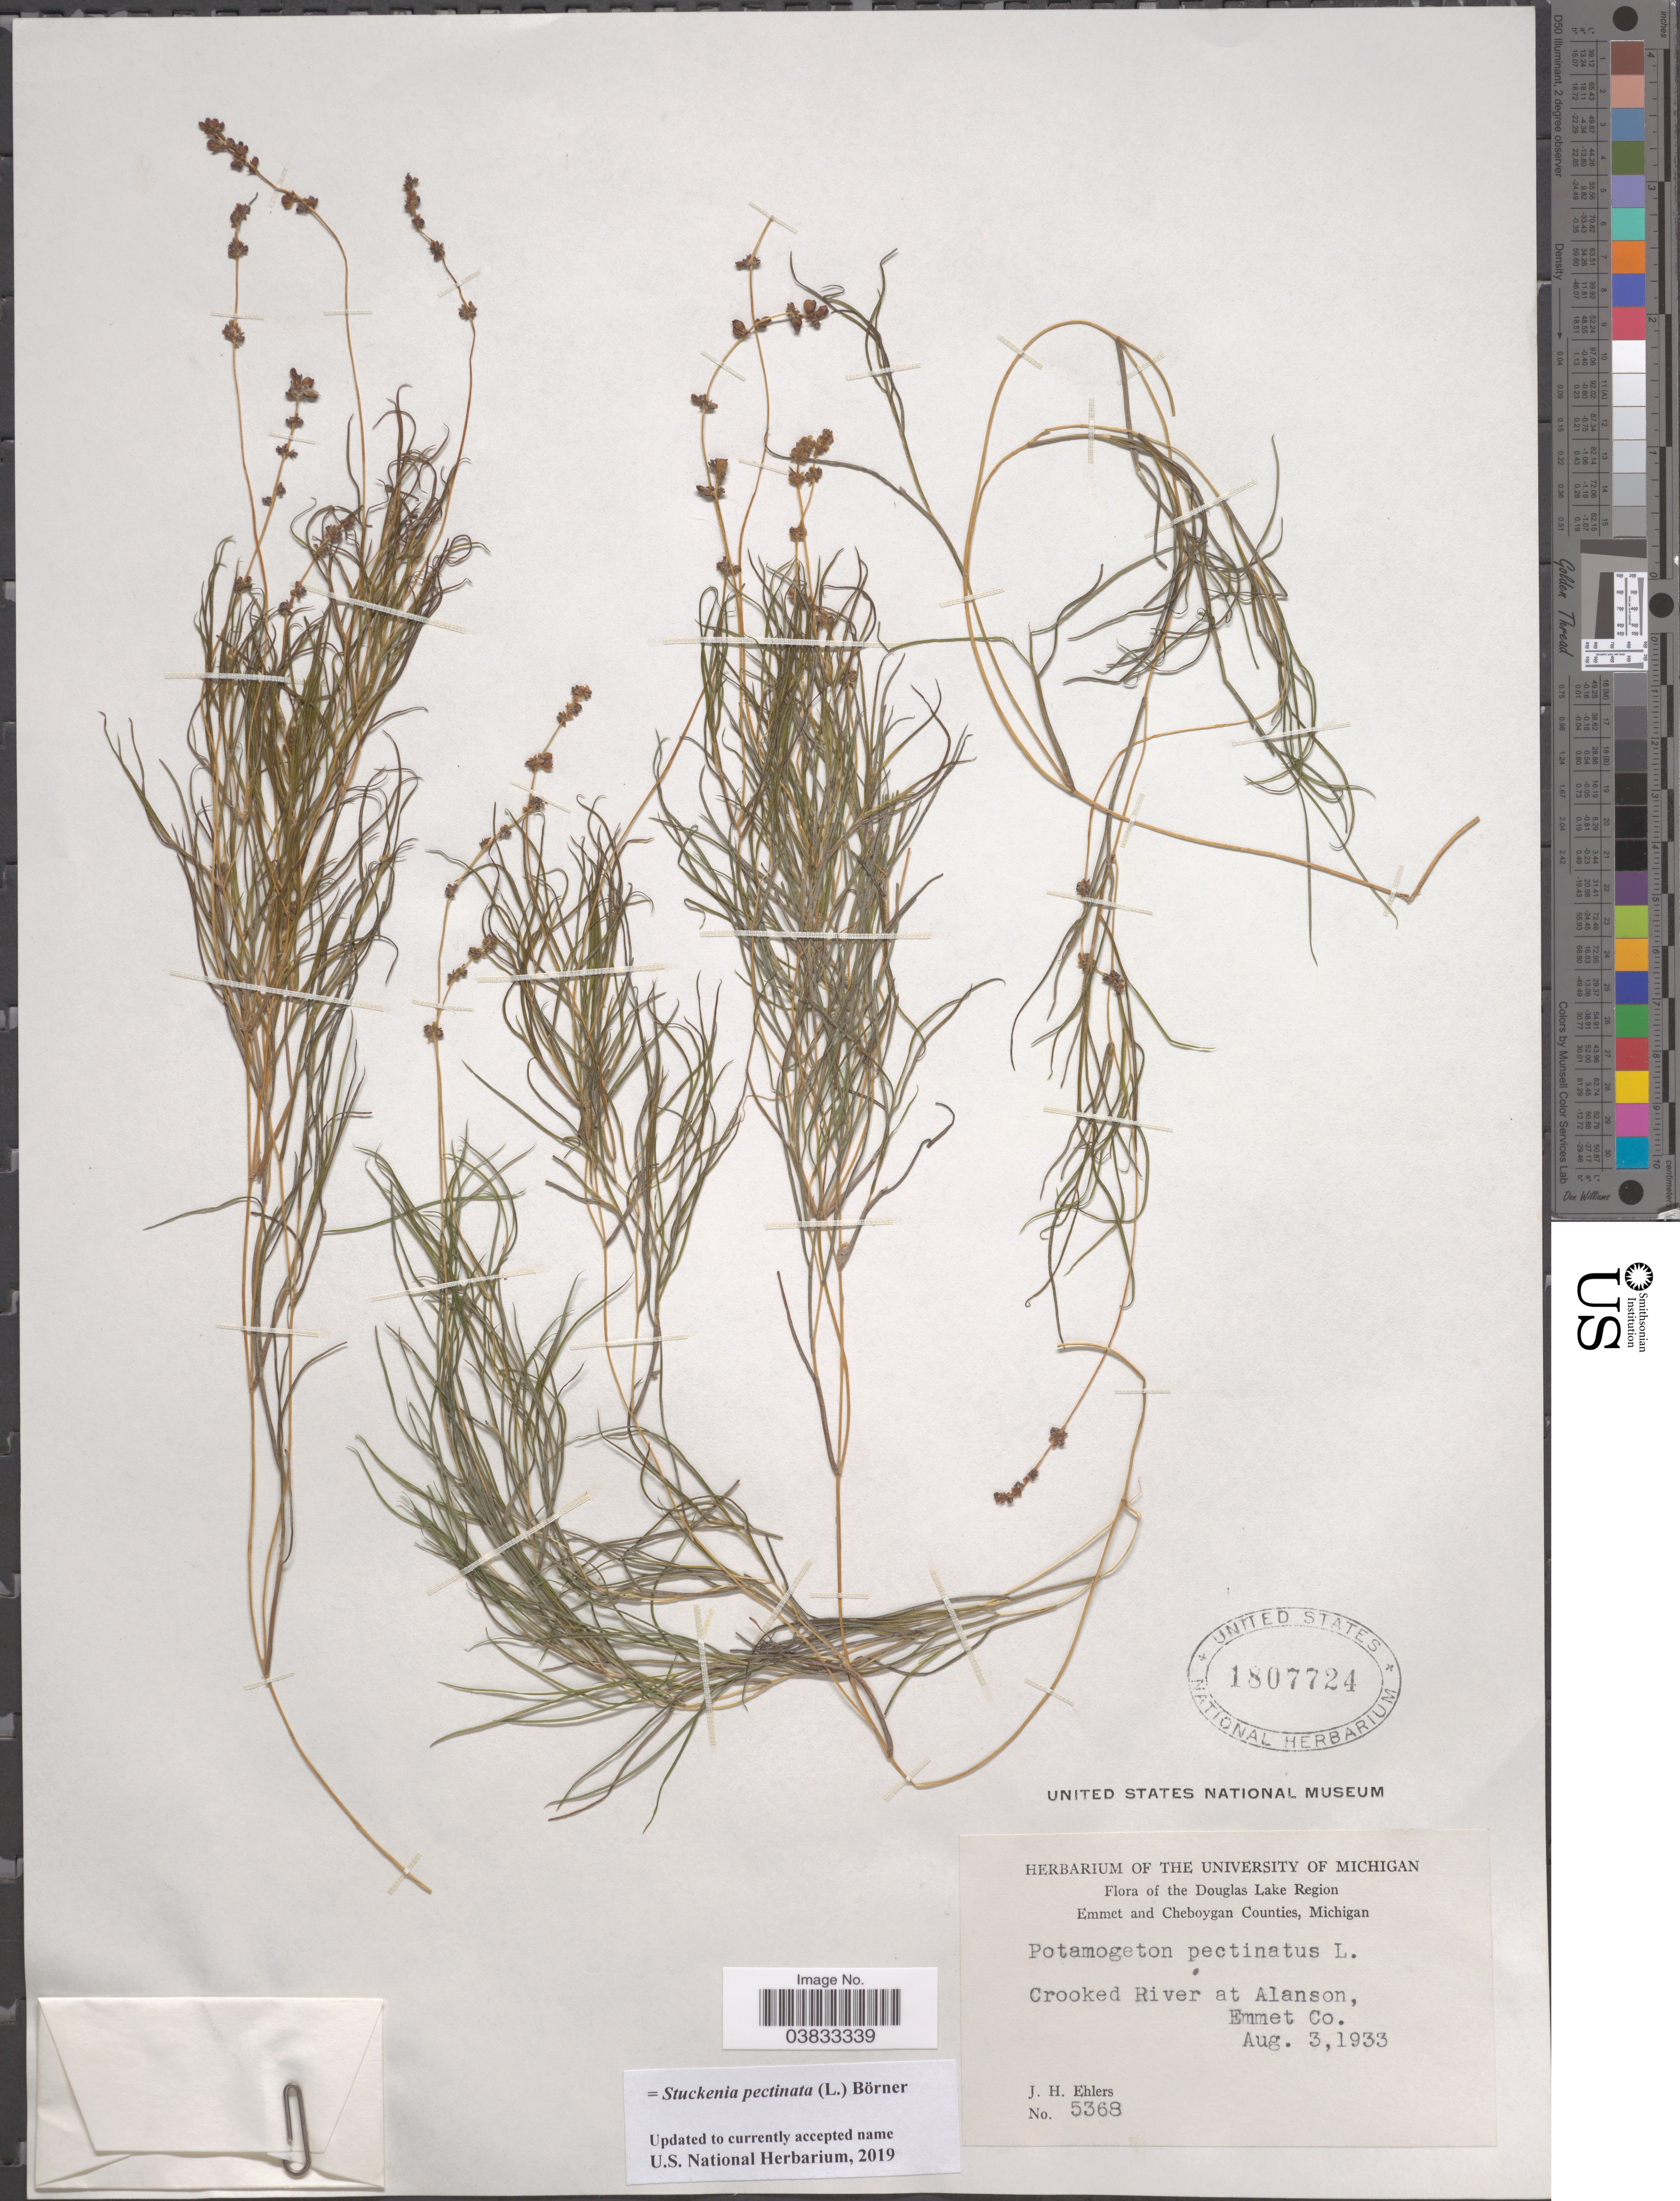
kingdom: Plantae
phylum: Tracheophyta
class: Liliopsida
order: Alismatales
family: Potamogetonaceae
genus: Stuckenia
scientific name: Stuckenia pectinata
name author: (L.) Börner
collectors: J. H. Ehlers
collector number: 5368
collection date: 1933-08-03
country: United States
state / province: Michigan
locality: The Douglas Lake Region. Emmet and Cheboygan Counties. Crooked River at Alanson, Emmet Co.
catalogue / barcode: US 1807724